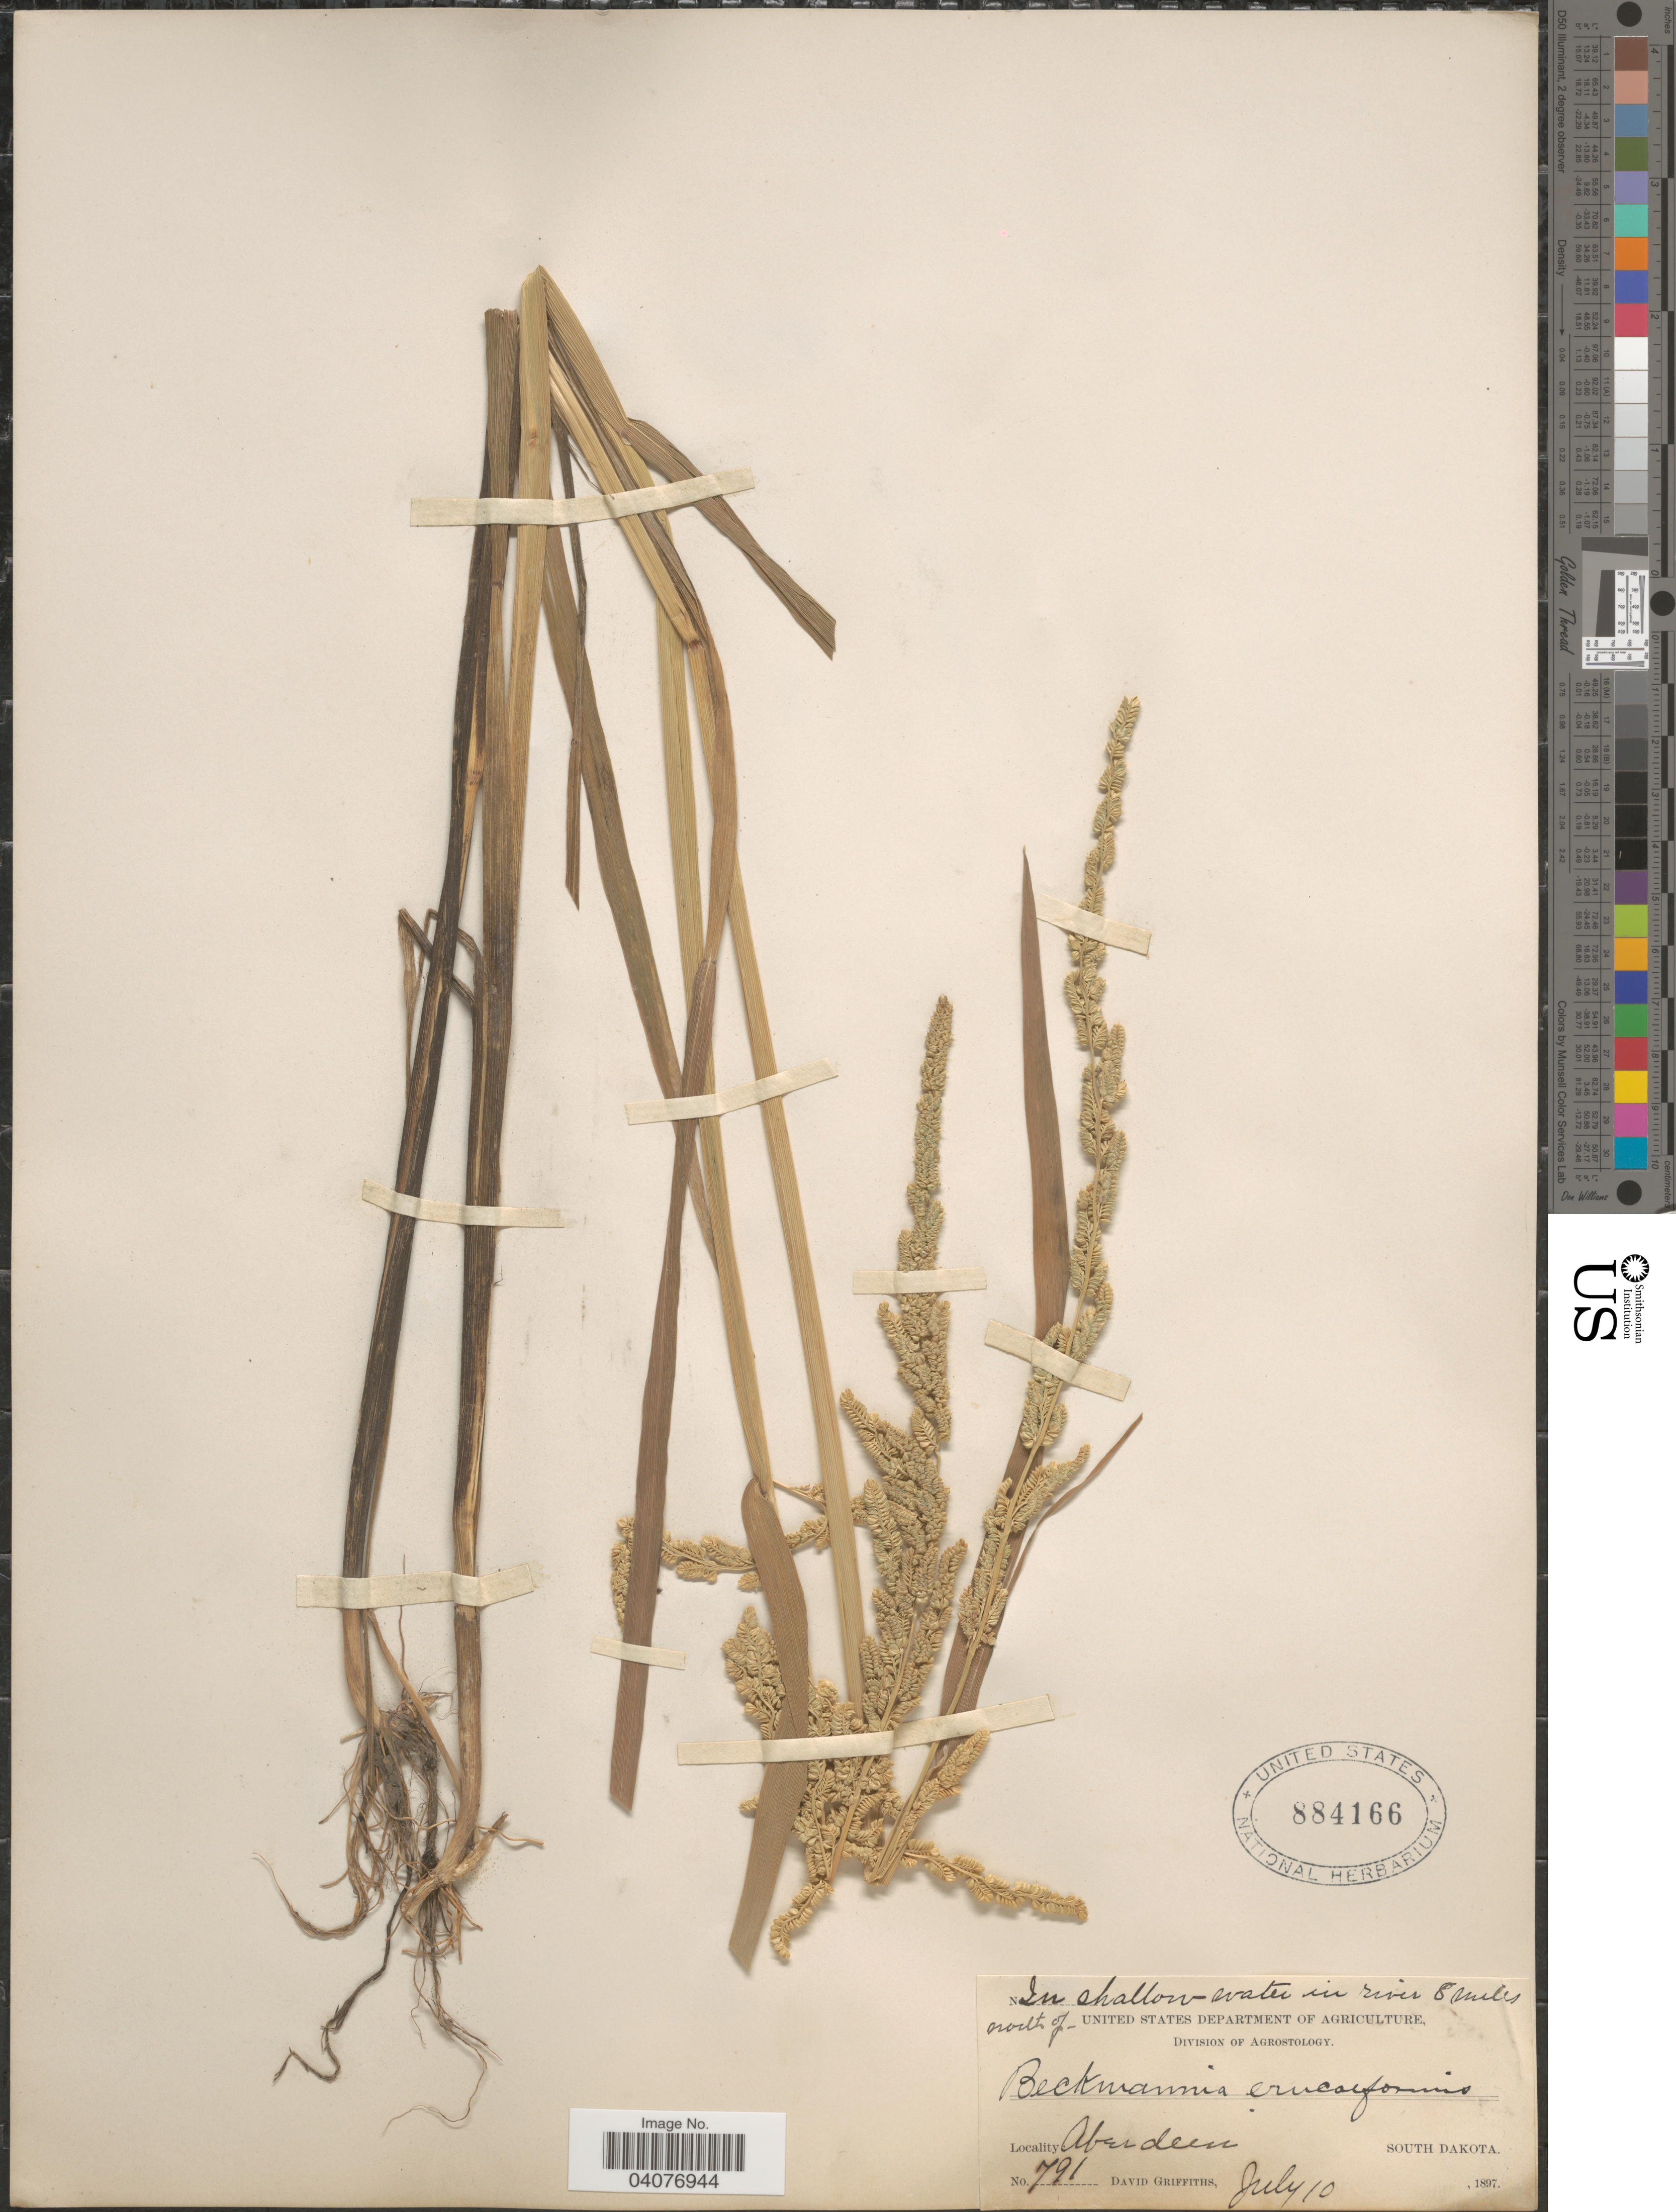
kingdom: Plantae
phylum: Tracheophyta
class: Liliopsida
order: Poales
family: Poaceae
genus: Beckmannia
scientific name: Beckmannia syzigachne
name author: (Steud.) Fernald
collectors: D. Griffiths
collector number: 791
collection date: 1897-07-10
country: United States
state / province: South Dakota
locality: In shallow-water in river 8 miles north of Aberdeen.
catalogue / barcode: US 884166